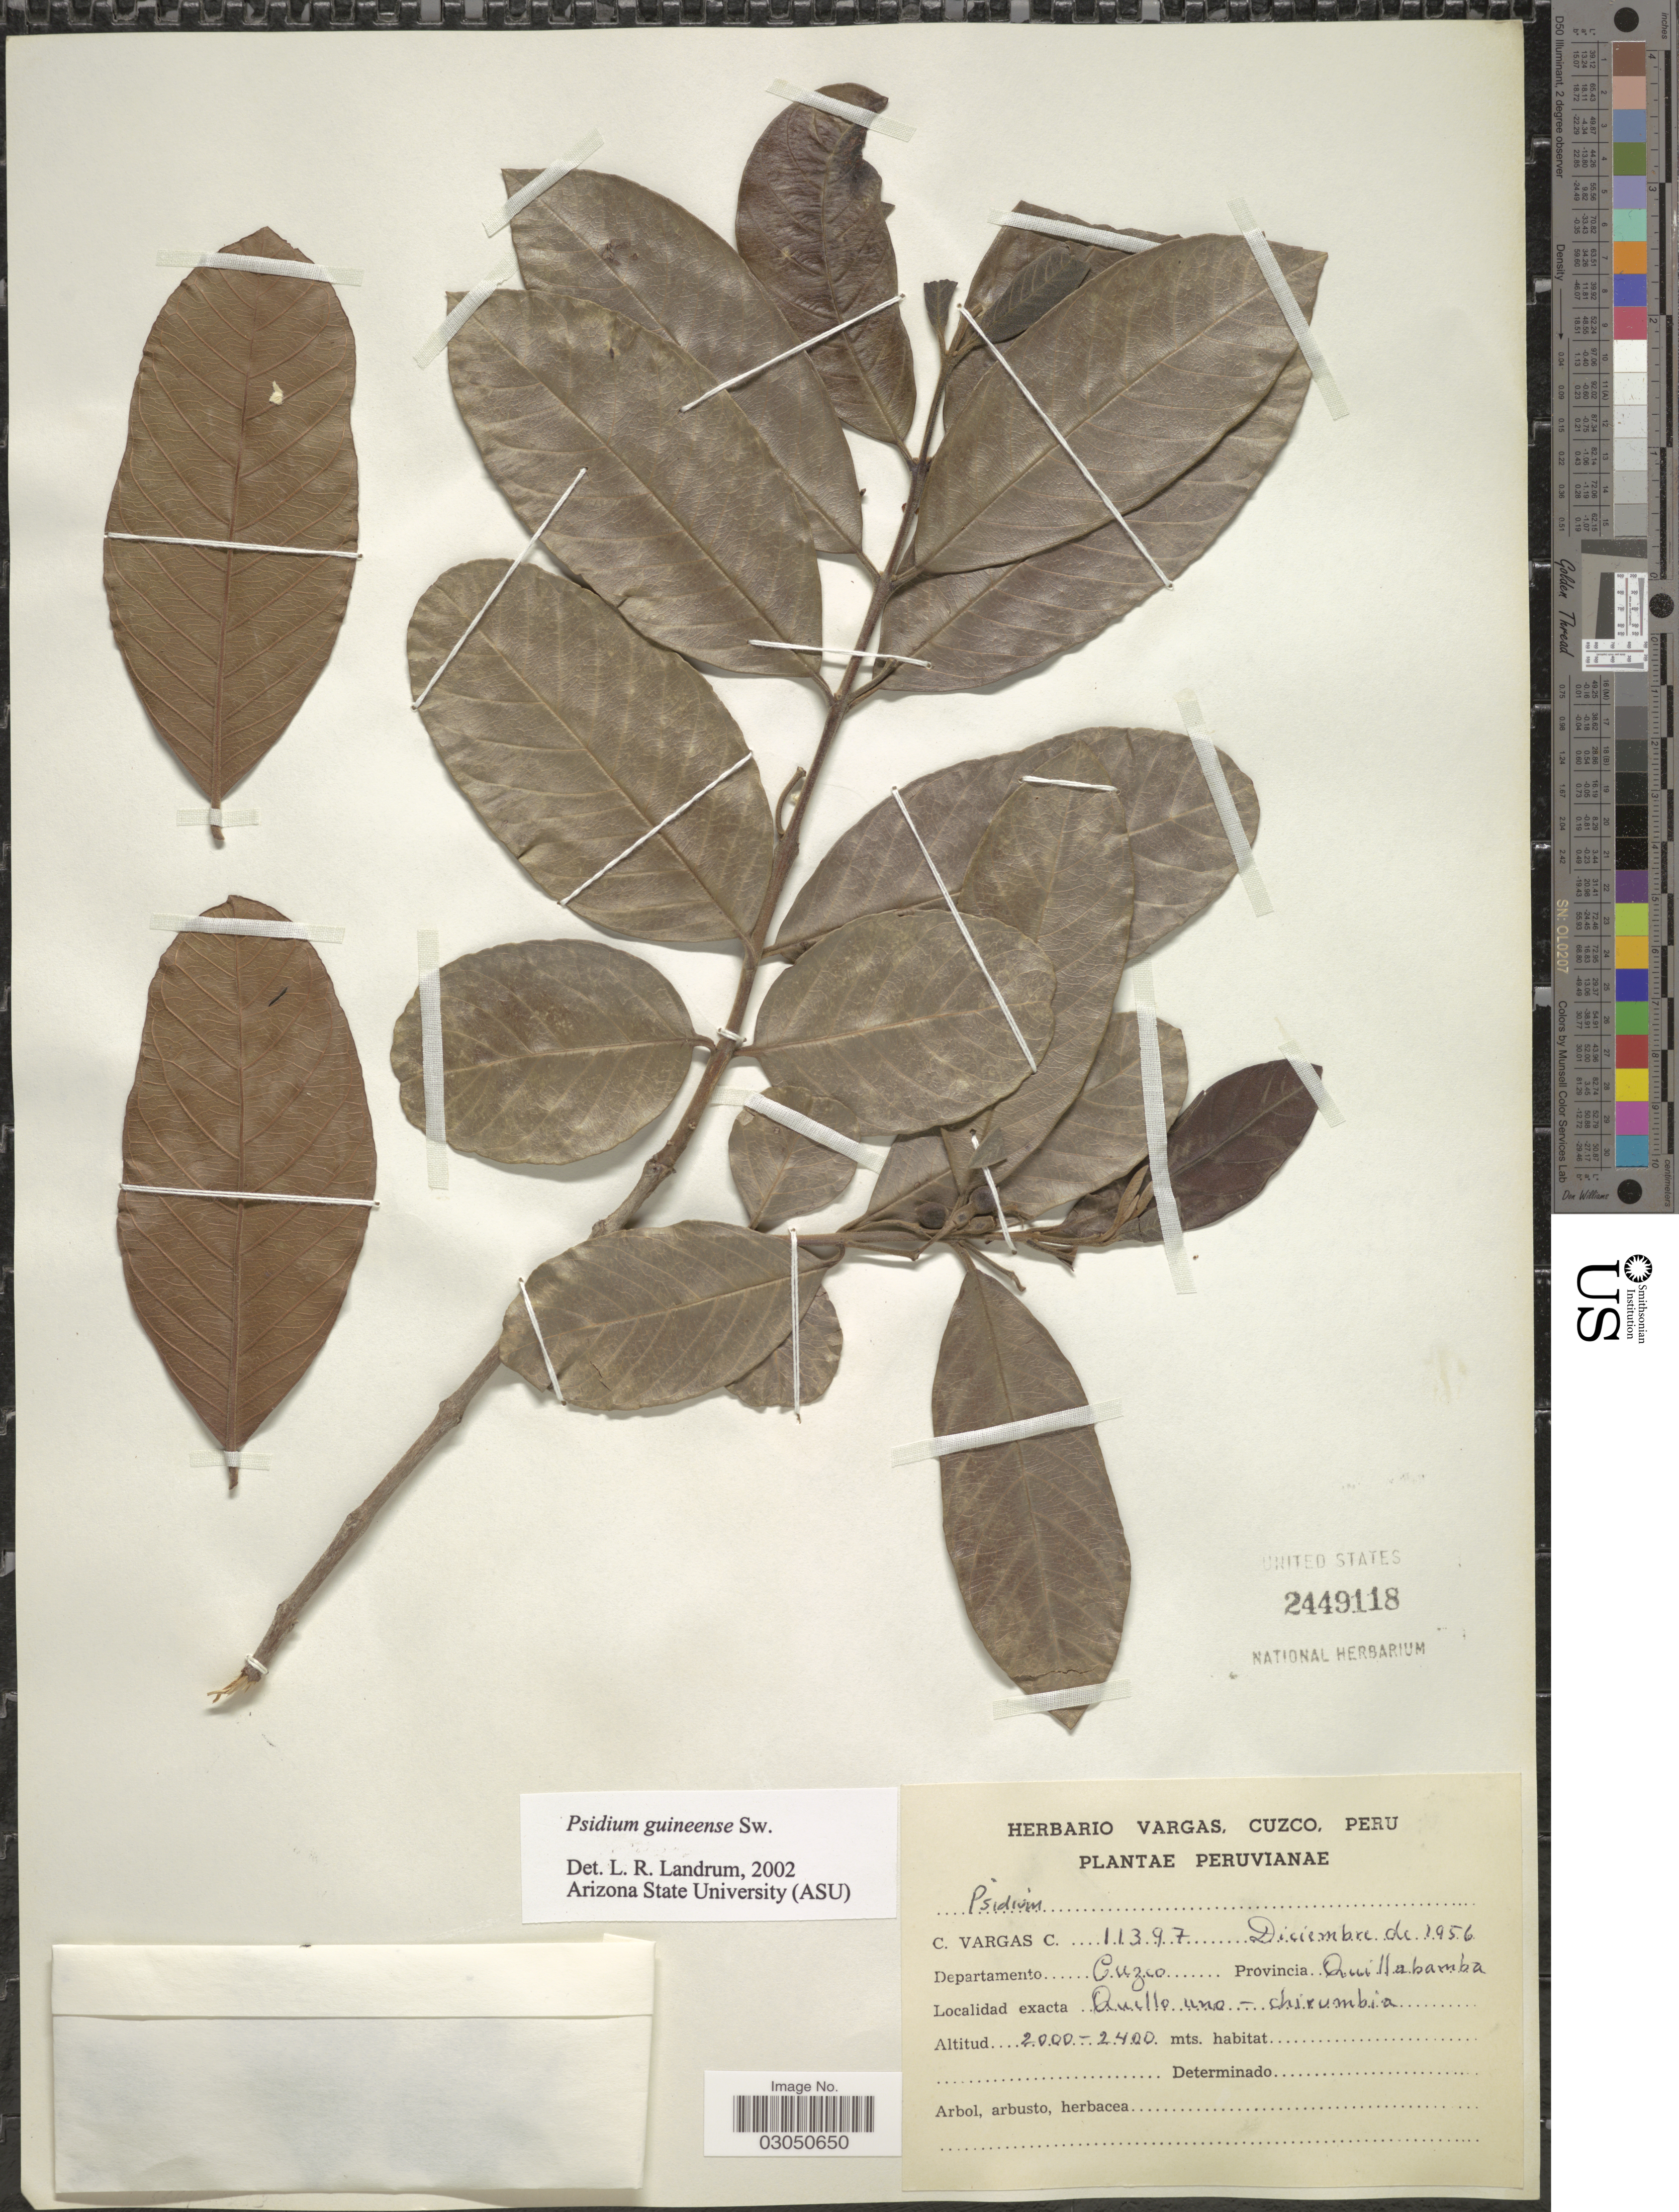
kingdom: Plantae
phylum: Tracheophyta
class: Magnoliopsida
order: Myrtales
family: Myrtaceae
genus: Psidium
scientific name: Psidium guineense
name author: Sw.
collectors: C. Vargas Calderón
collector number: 11397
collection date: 1956-12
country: Peru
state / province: Cusco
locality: Departamento Cuzco, Provincia Quillabamba. Quillo uno - chirumbia.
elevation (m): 2000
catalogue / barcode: US 2449118